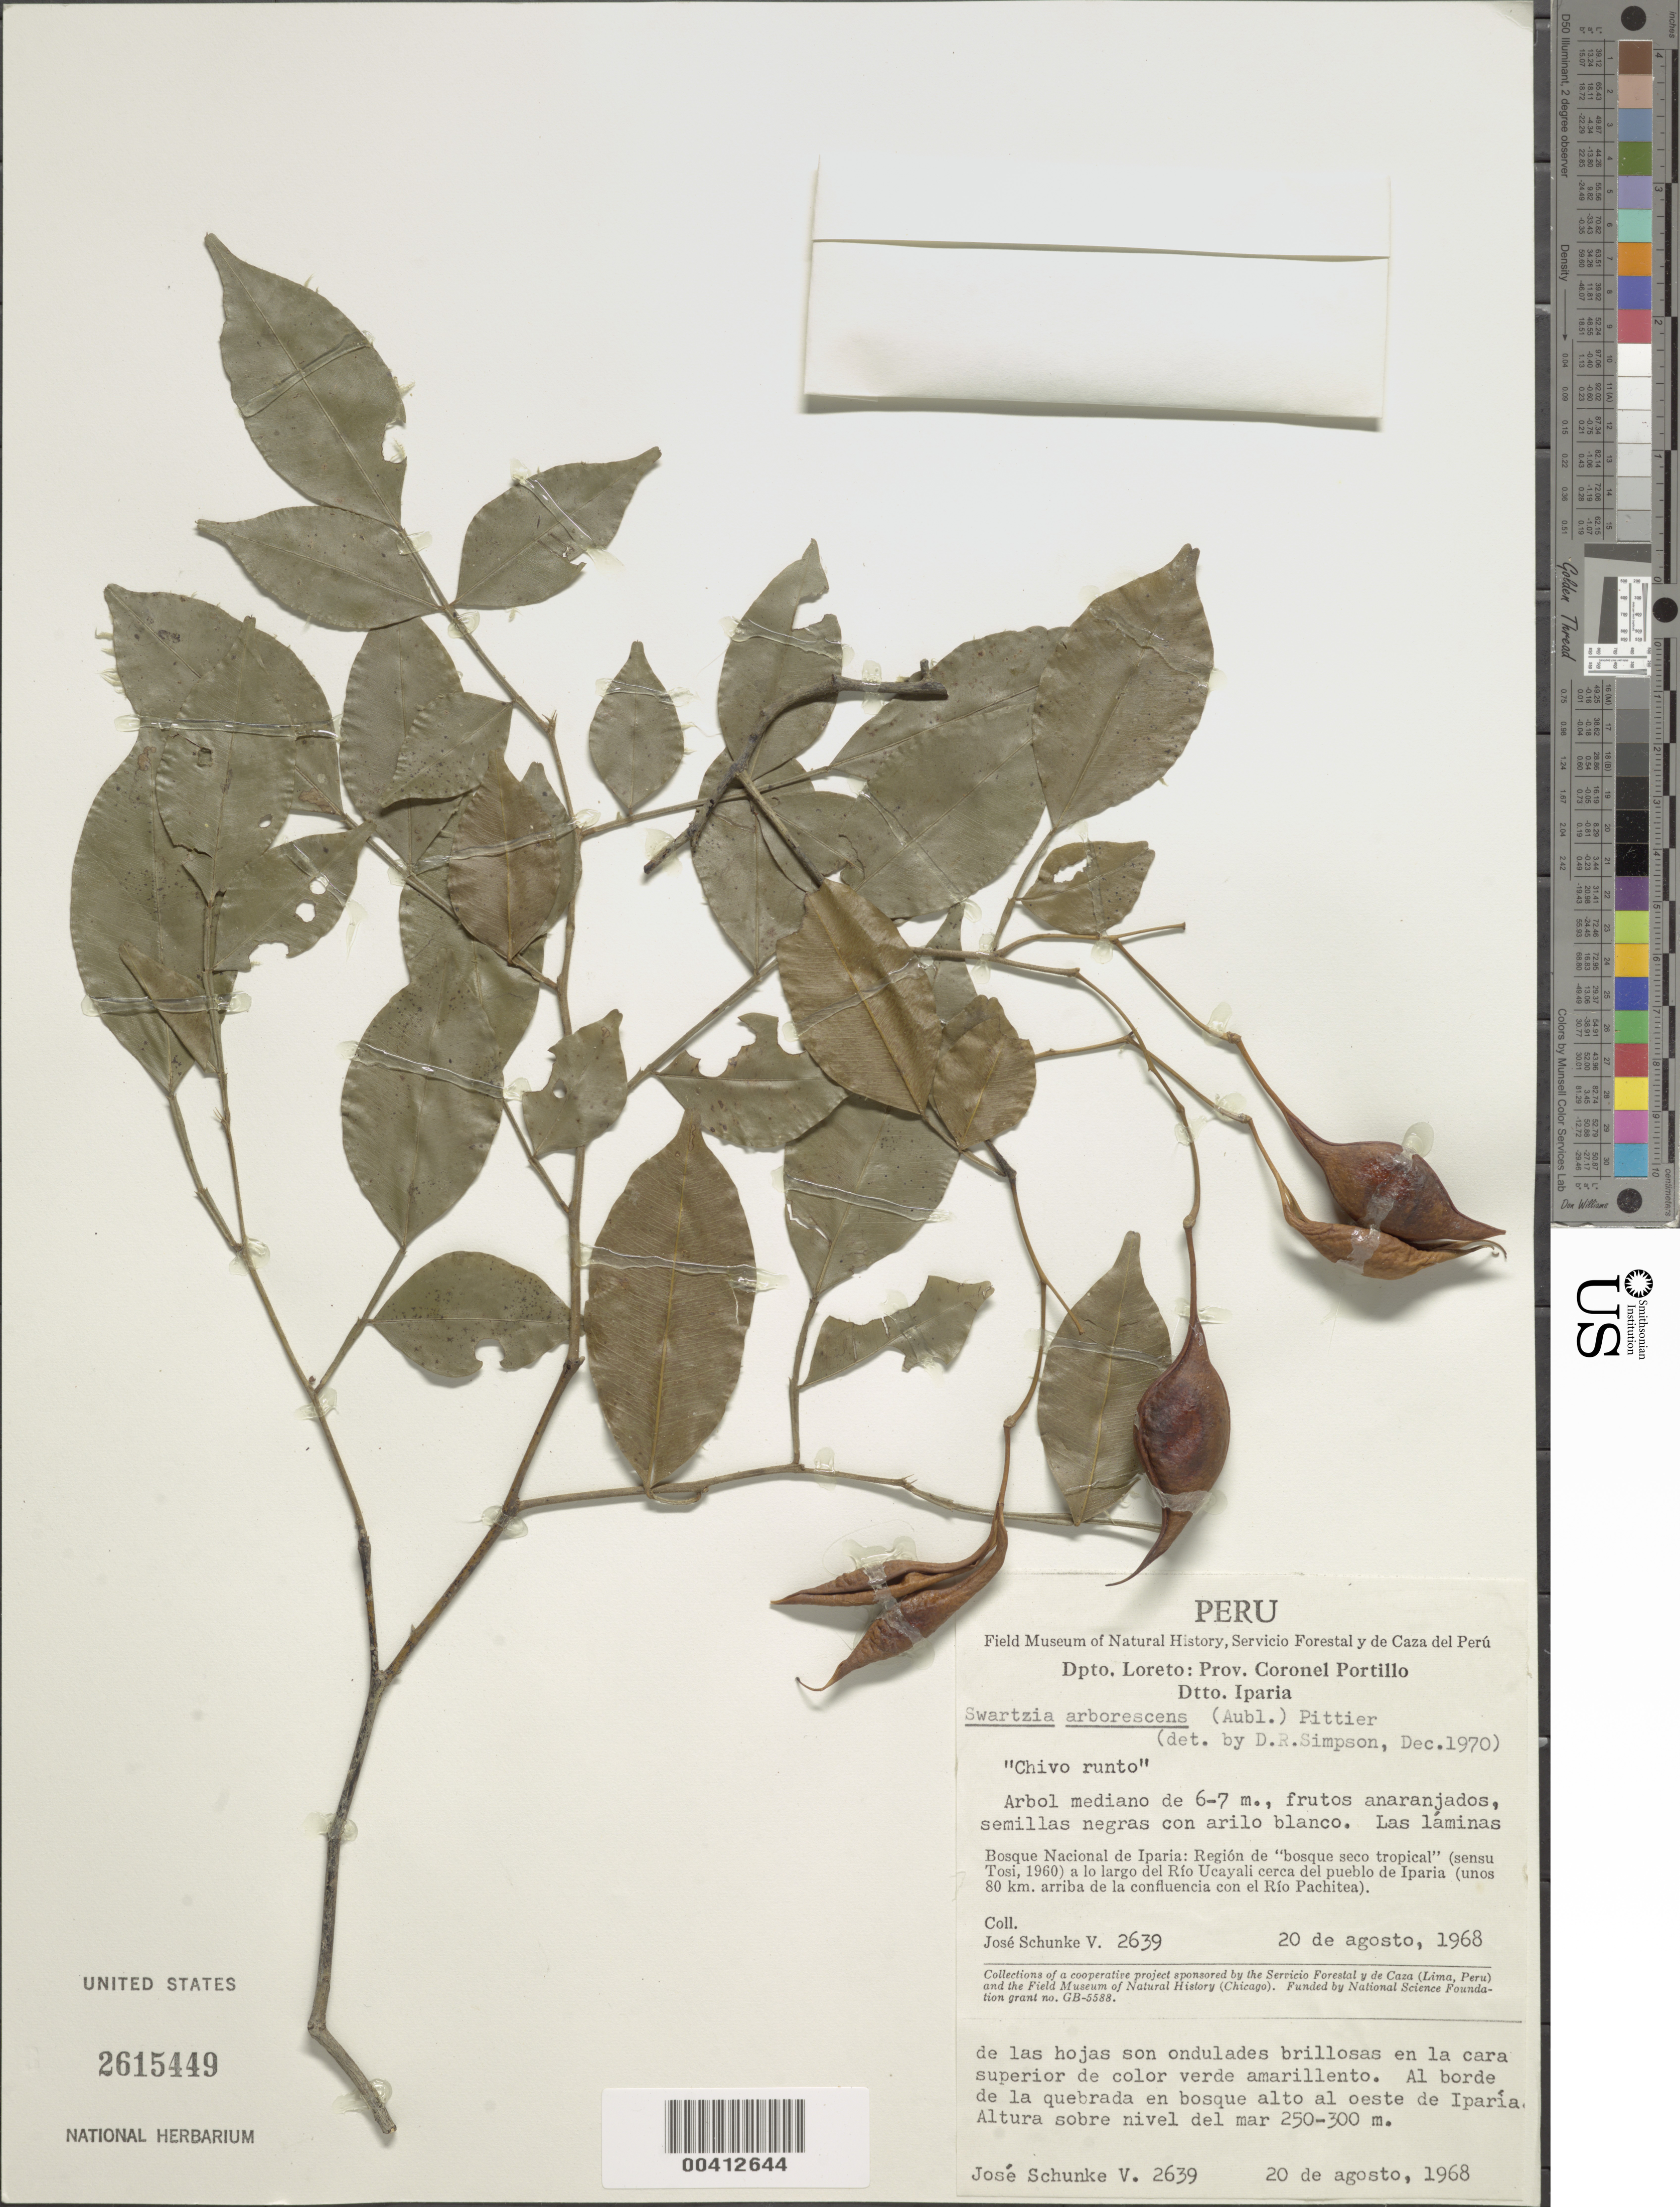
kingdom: Plantae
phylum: Tracheophyta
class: Magnoliopsida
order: Fabales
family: Fabaceae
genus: Swartzia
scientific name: Swartzia simplex var. grandiflora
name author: (Raddi) R.S. Cowan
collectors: J. Schunke Vigo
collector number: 2639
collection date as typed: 20 Aug 1968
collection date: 1968-08-20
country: Peru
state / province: Ucayali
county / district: Coronel Portillo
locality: Coronel Portillo Prov., Bosque Nacional de Iparia, Dtto. Iparia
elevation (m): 250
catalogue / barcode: US 2615449